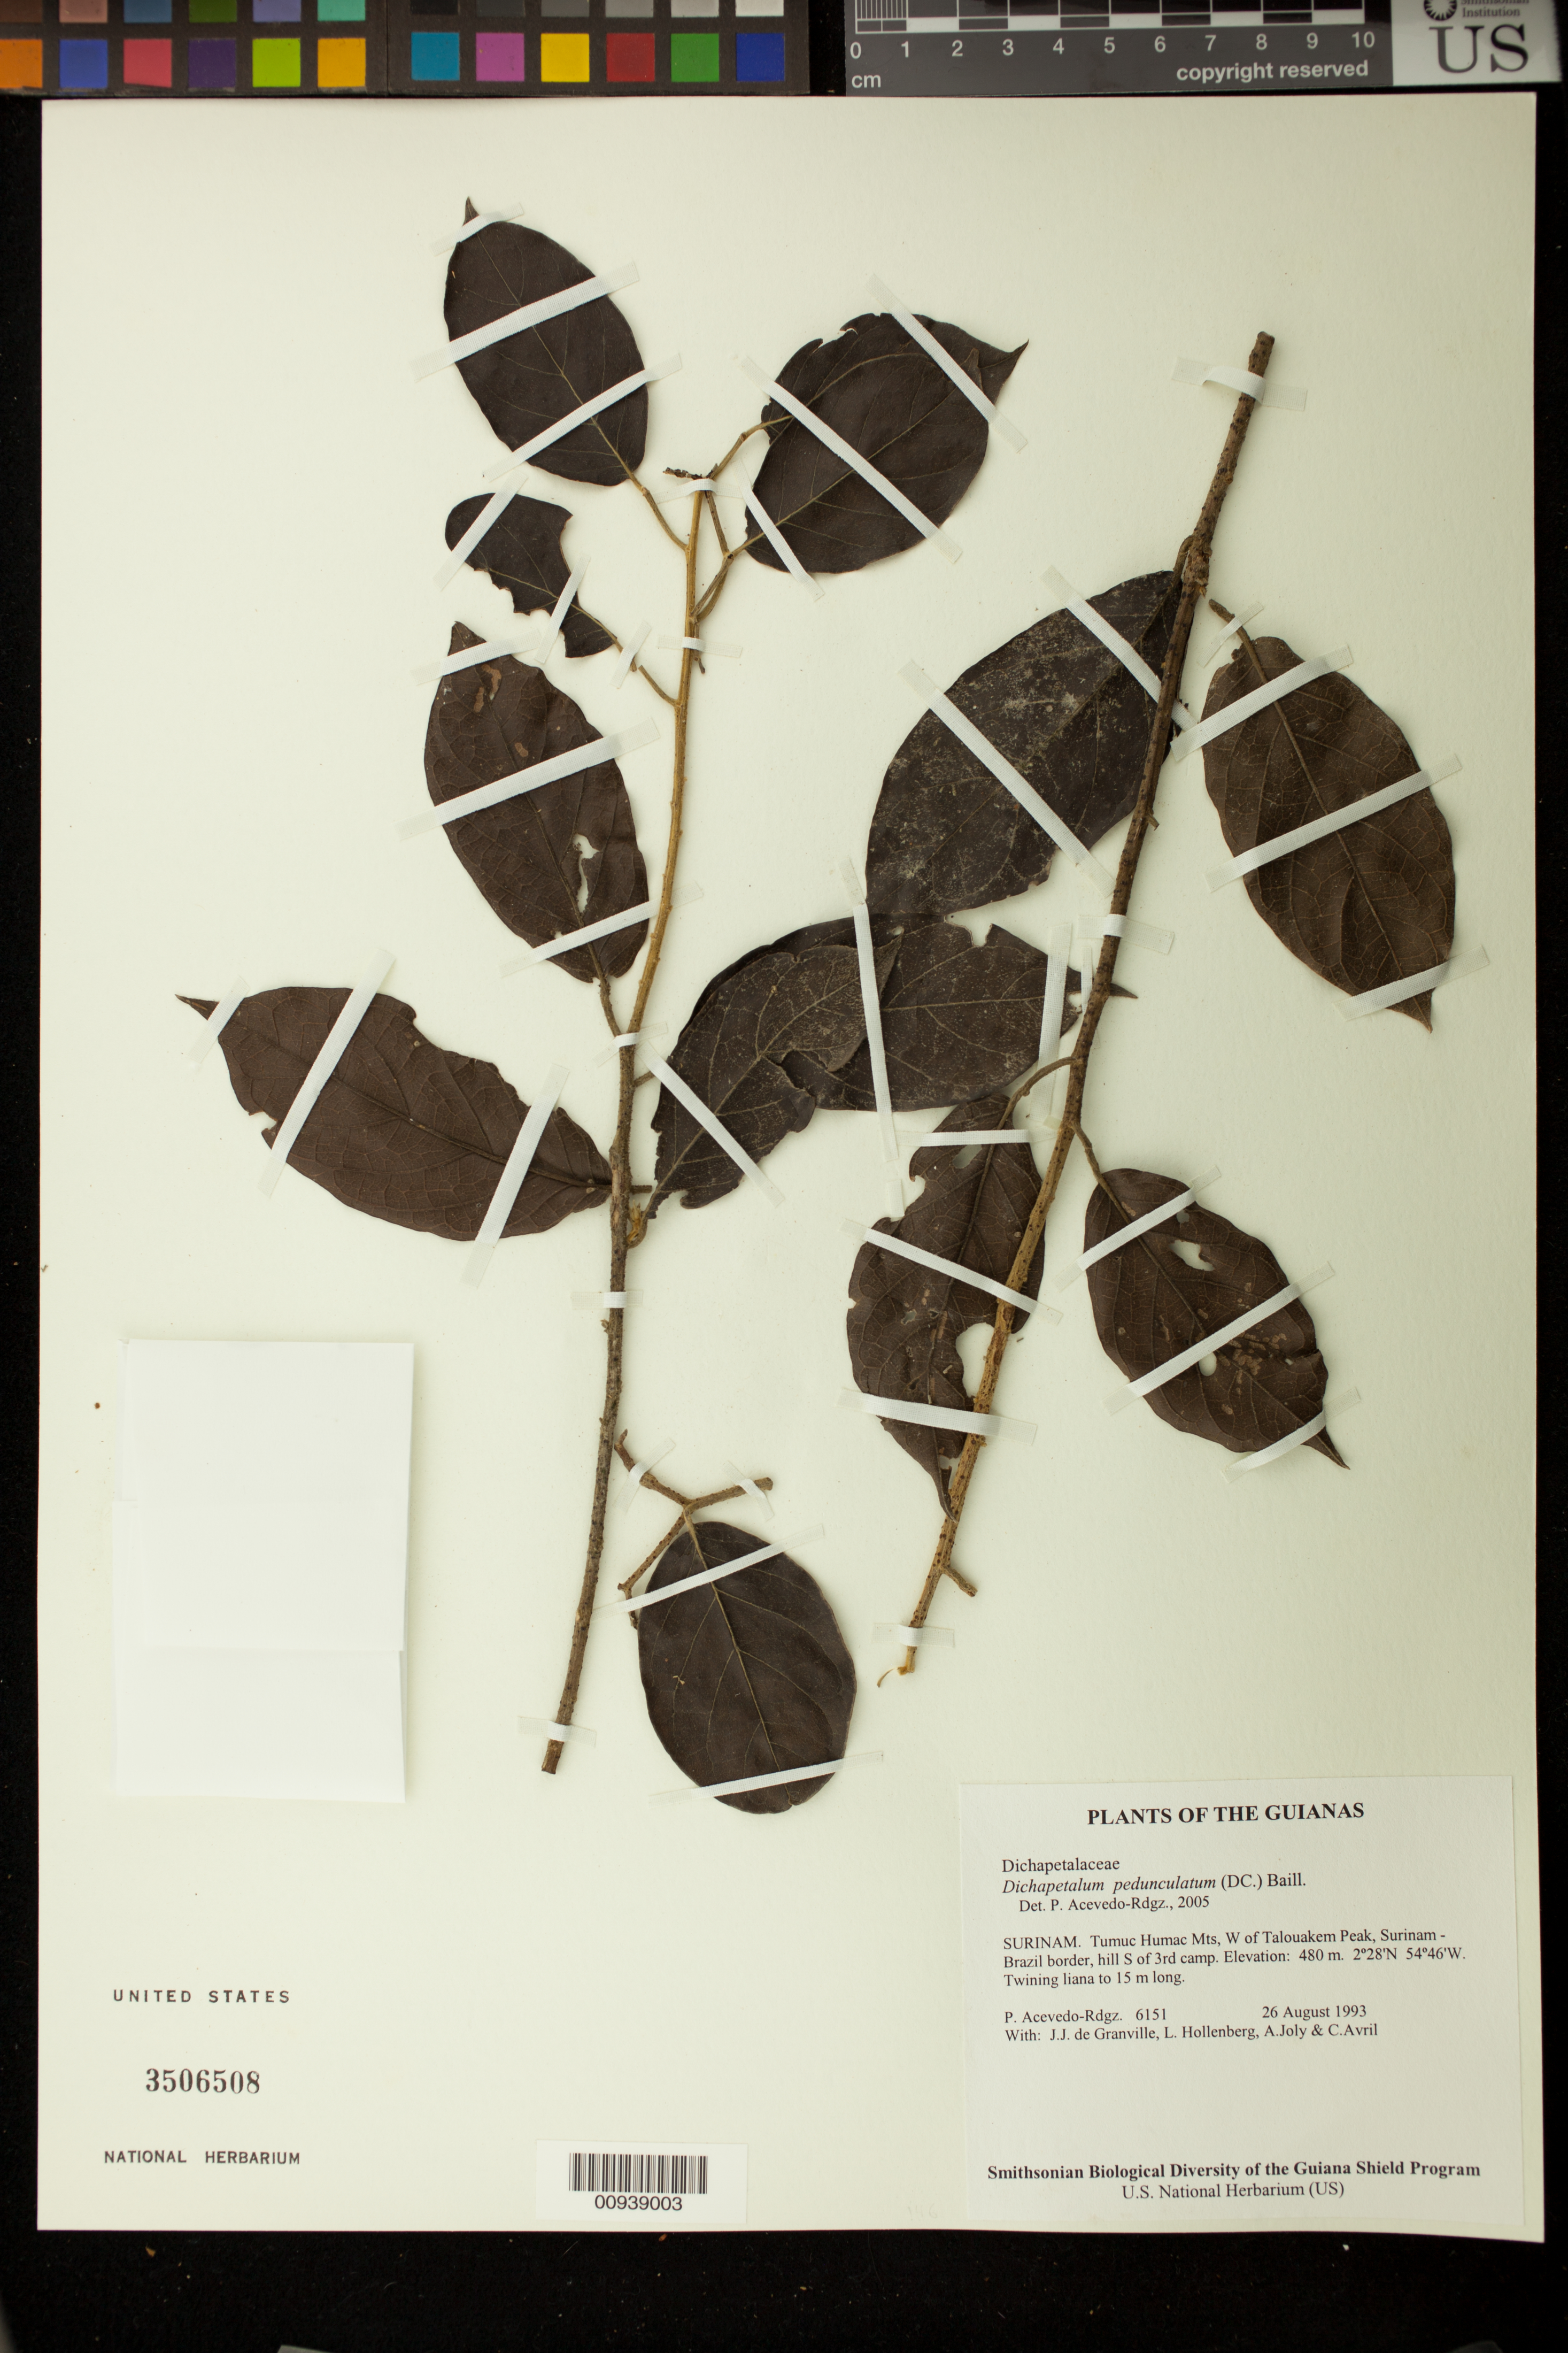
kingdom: Plantae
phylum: Tracheophyta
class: Magnoliopsida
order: Malpighiales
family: Dichapetalaceae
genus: Dichapetalum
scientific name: Dichapetalum pedunculatum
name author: (DC.) Baill.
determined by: Acevedo-Rodríguez, P., (BOT), Smithsonian Institution - National Museum of Natural History (UNITED STATES)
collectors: P. Acevedo-Rodr. & L. Hollenberg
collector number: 6151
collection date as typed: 26 Aug 1993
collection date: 1993-08-26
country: Suriname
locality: Tumuc Humac Mts, W of Talouakem Peak, Surinam - Brazil border, hill S of 3rd camp.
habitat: Hillside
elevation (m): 480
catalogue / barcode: US 3506508